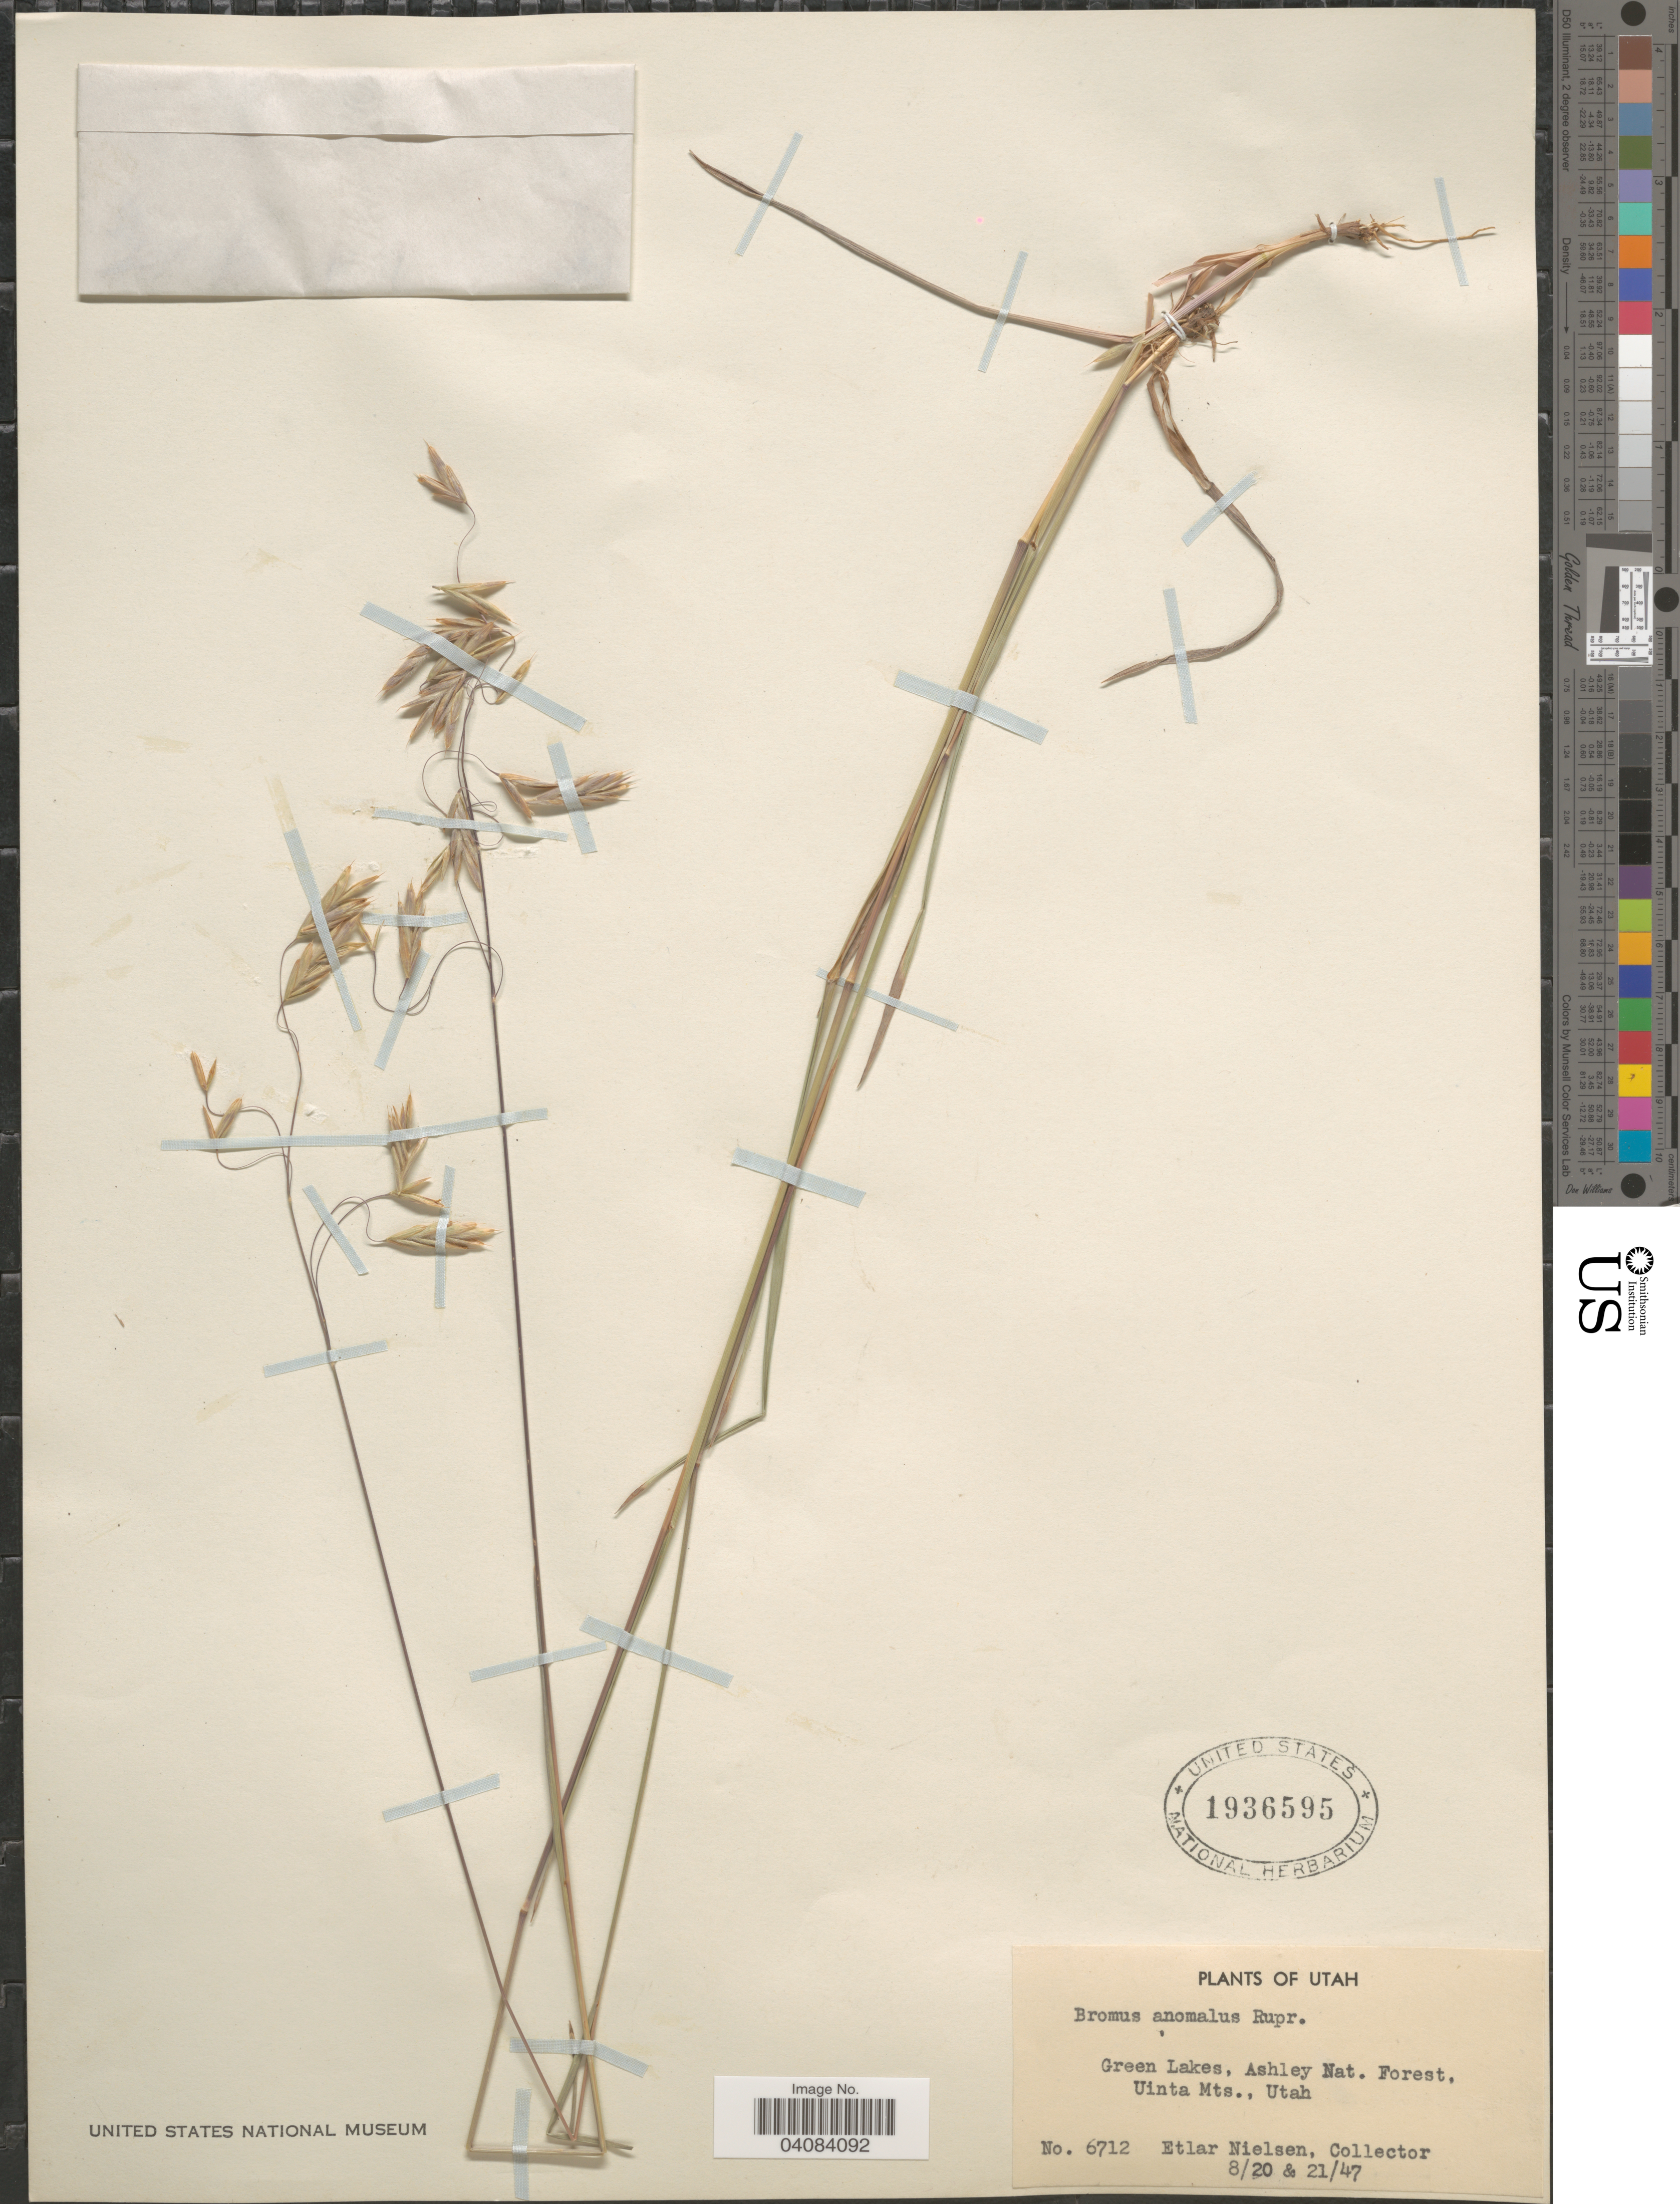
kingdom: Plantae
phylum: Tracheophyta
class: Liliopsida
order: Poales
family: Poaceae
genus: Bromus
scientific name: Bromus porteri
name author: (J.M. Coult.) Nash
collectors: E. Nielsen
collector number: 6712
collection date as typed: Transcribed d/m/y: 20/8/47 to 21/8/47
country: United States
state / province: Utah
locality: Green Lakes, Ashley Nat. Forest, Uinta Mts.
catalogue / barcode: US 1936595